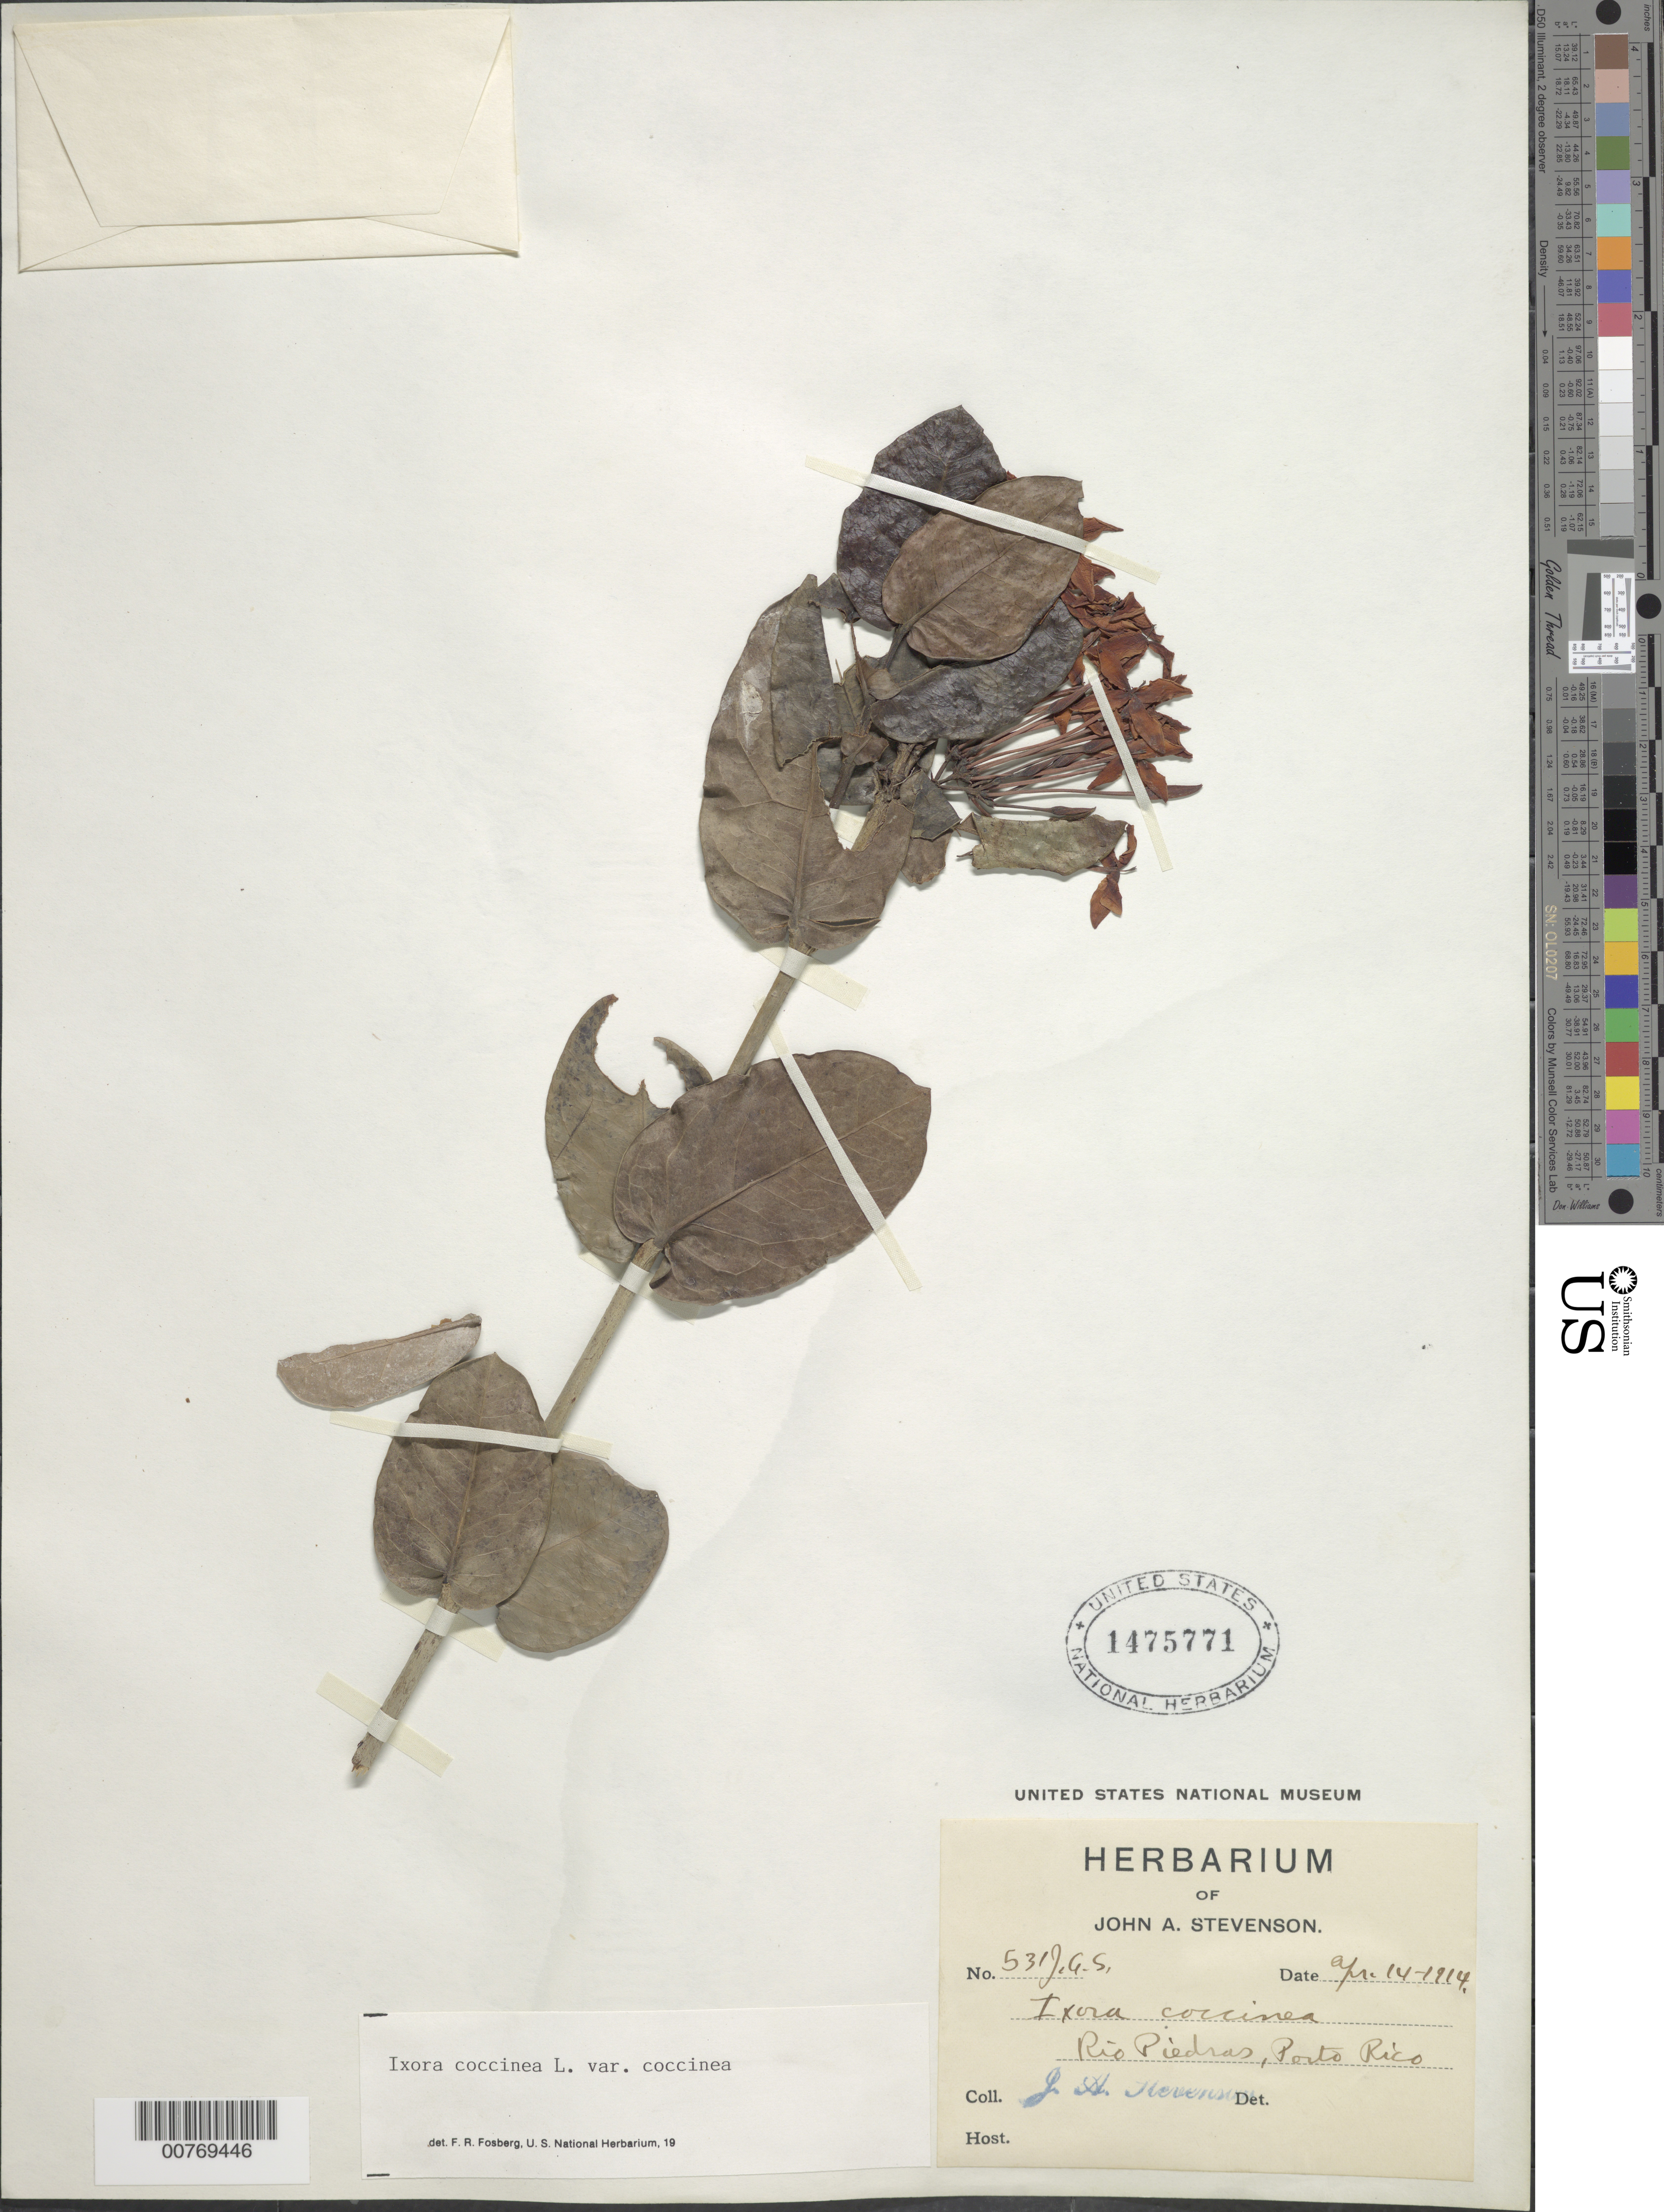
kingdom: Plantae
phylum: Tracheophyta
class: Magnoliopsida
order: Gentianales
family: Rubiaceae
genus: Ixora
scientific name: Ixora coccinea var. coccinea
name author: L.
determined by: Fosberg, F. R.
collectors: J. Stevenson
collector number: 531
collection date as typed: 14 Apr 1914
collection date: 1914-04-14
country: Puerto Rico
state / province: San Juan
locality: Río Piedras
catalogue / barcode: US 1475771